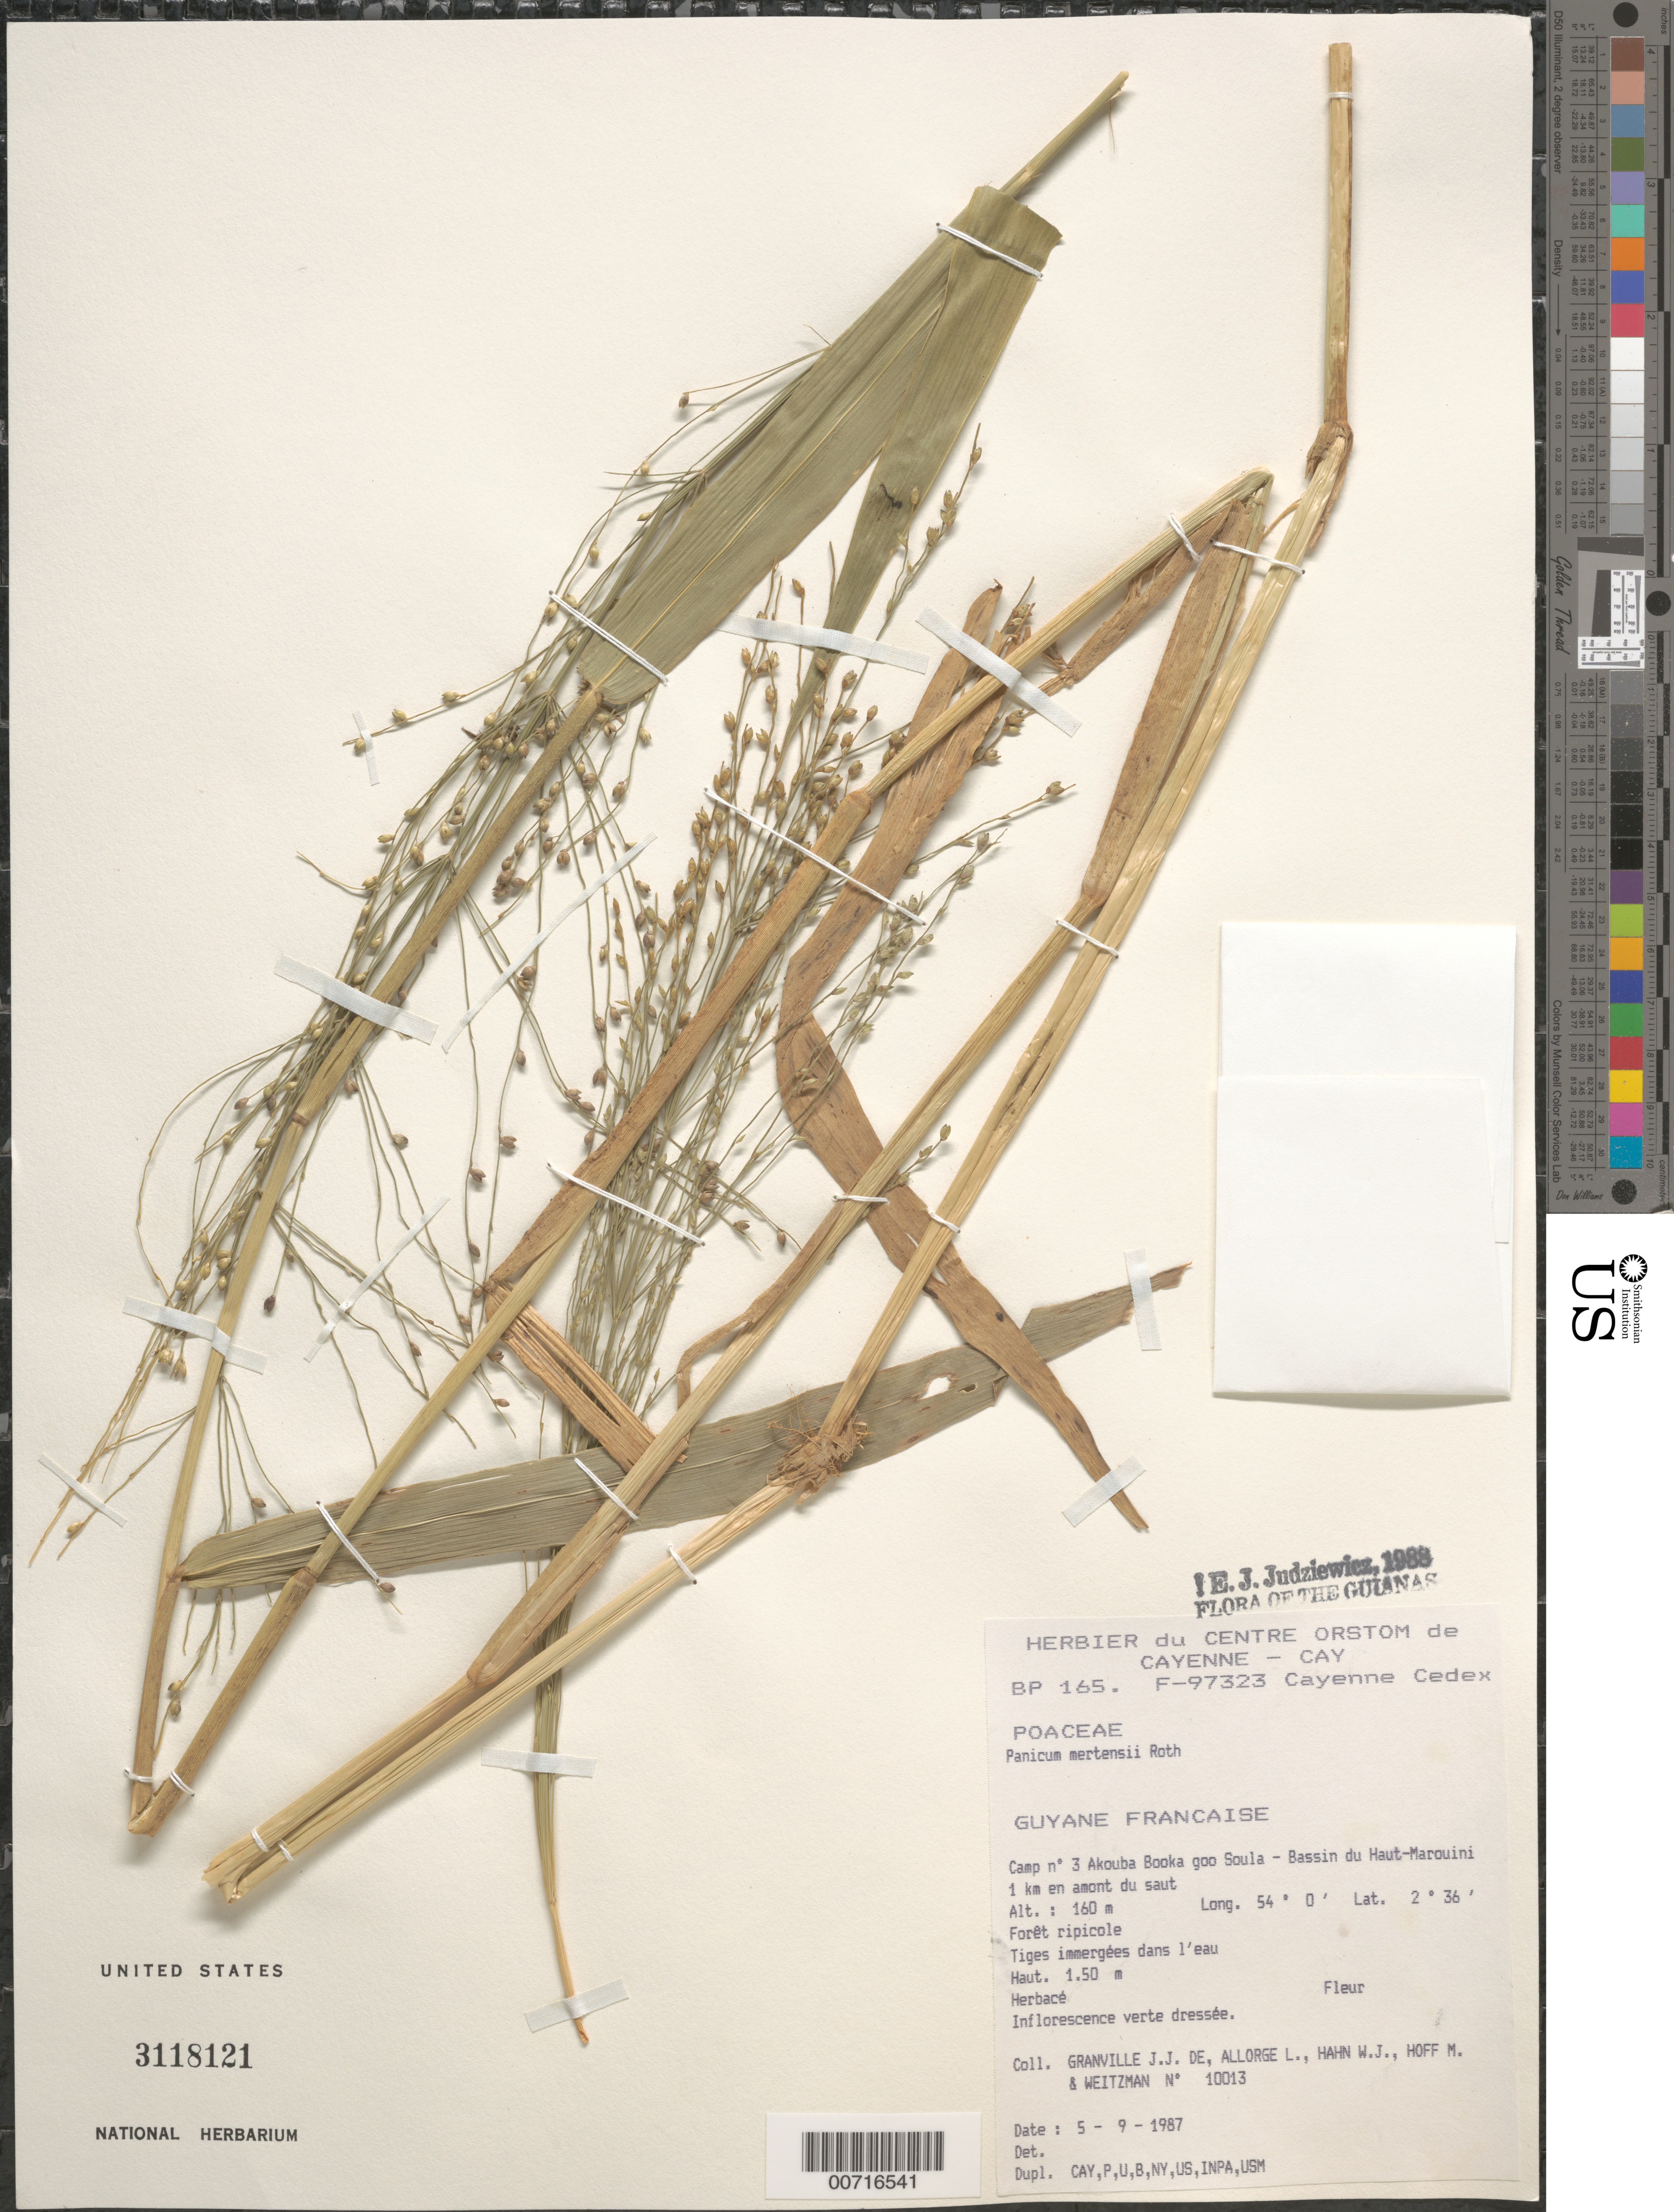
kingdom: Plantae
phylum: Tracheophyta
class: Liliopsida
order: Poales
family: Poaceae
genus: Stephostachys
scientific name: Stephostachys mertensii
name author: (Roth) Zuloaga & Marrone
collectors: J.-J. de Granville, L. Allorge, W. J. Hahn, M. Hoff & A. L. Weitzman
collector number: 10013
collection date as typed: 5-Sep-87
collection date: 1987-09-05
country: French Guiana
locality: Akouba Booka goo Soula, Camp #3, Bassin du Haut Marouini. 1 km en amont du saut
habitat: Riparian forest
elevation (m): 160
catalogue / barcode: US 3118121